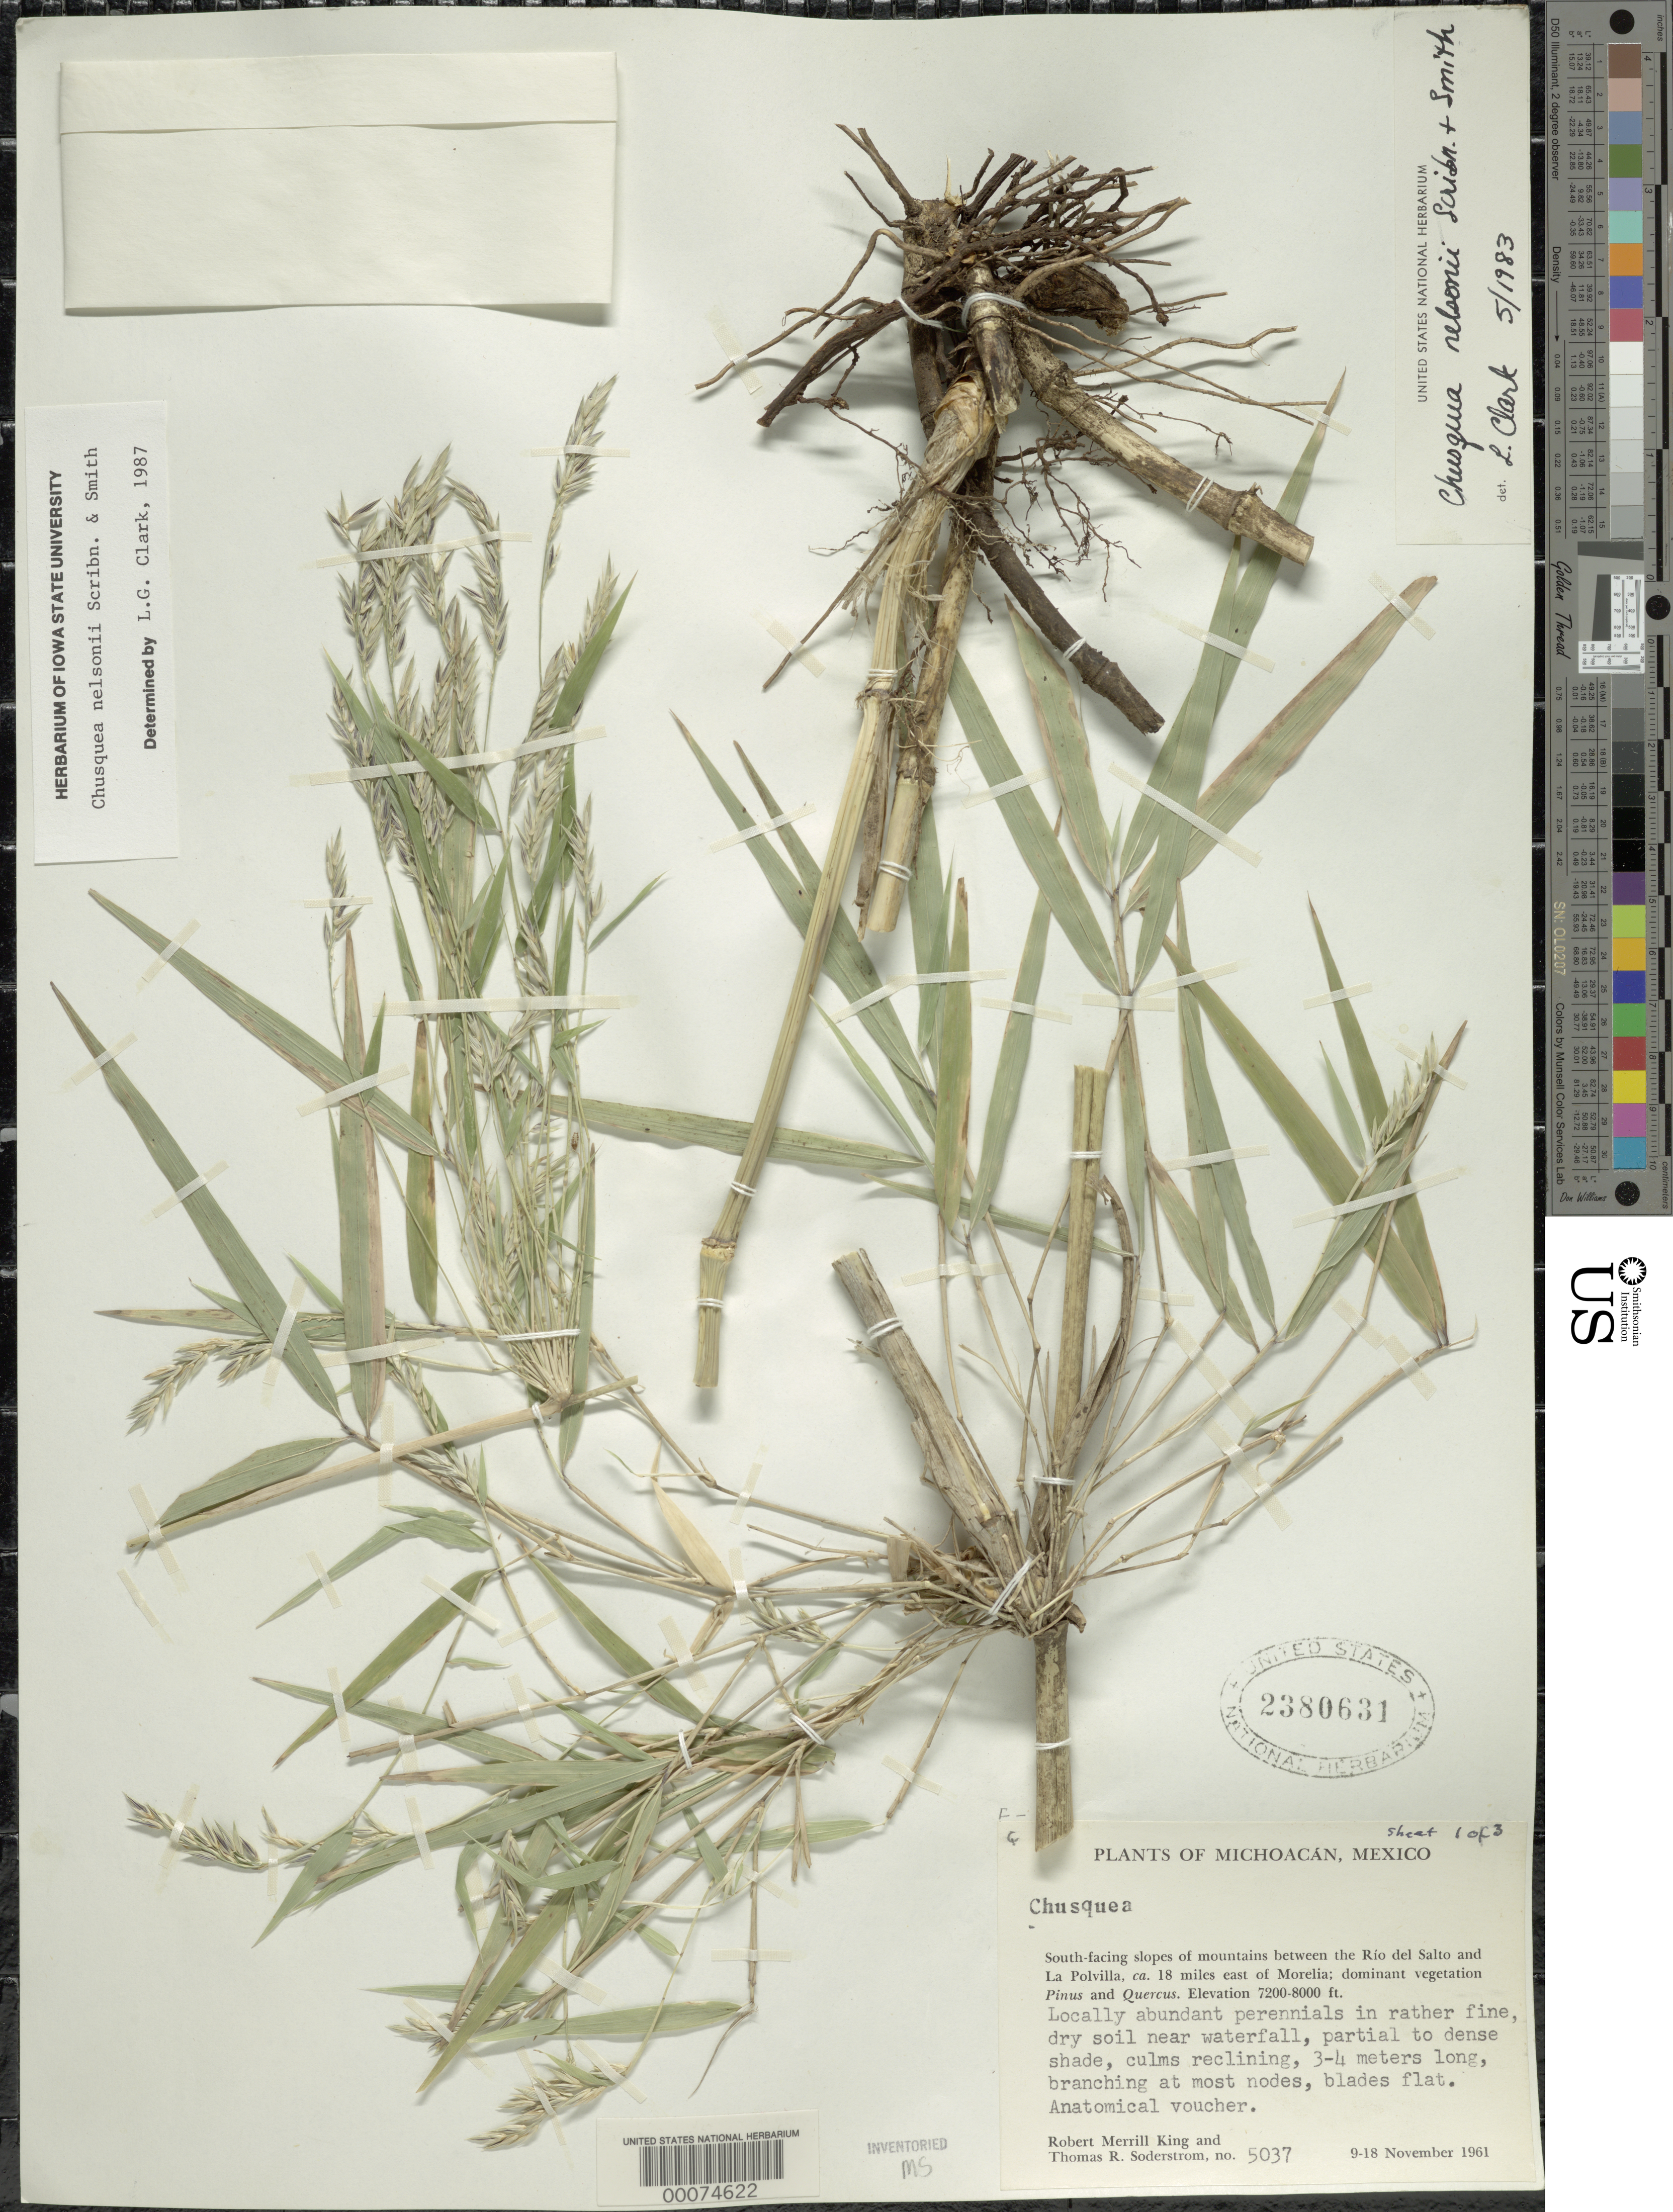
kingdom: Plantae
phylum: Tracheophyta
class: Liliopsida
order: Poales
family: Poaceae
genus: Chusquea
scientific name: Chusquea nelsonii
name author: Scribn. & J.G. Sm.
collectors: R. M. King & T. R. Soderstrom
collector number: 5037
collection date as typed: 09 Nov 1961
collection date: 1961-11-09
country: Mexico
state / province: Michoacán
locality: Rio del Salto, La Polvilla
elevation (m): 2196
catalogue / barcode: US 2380631